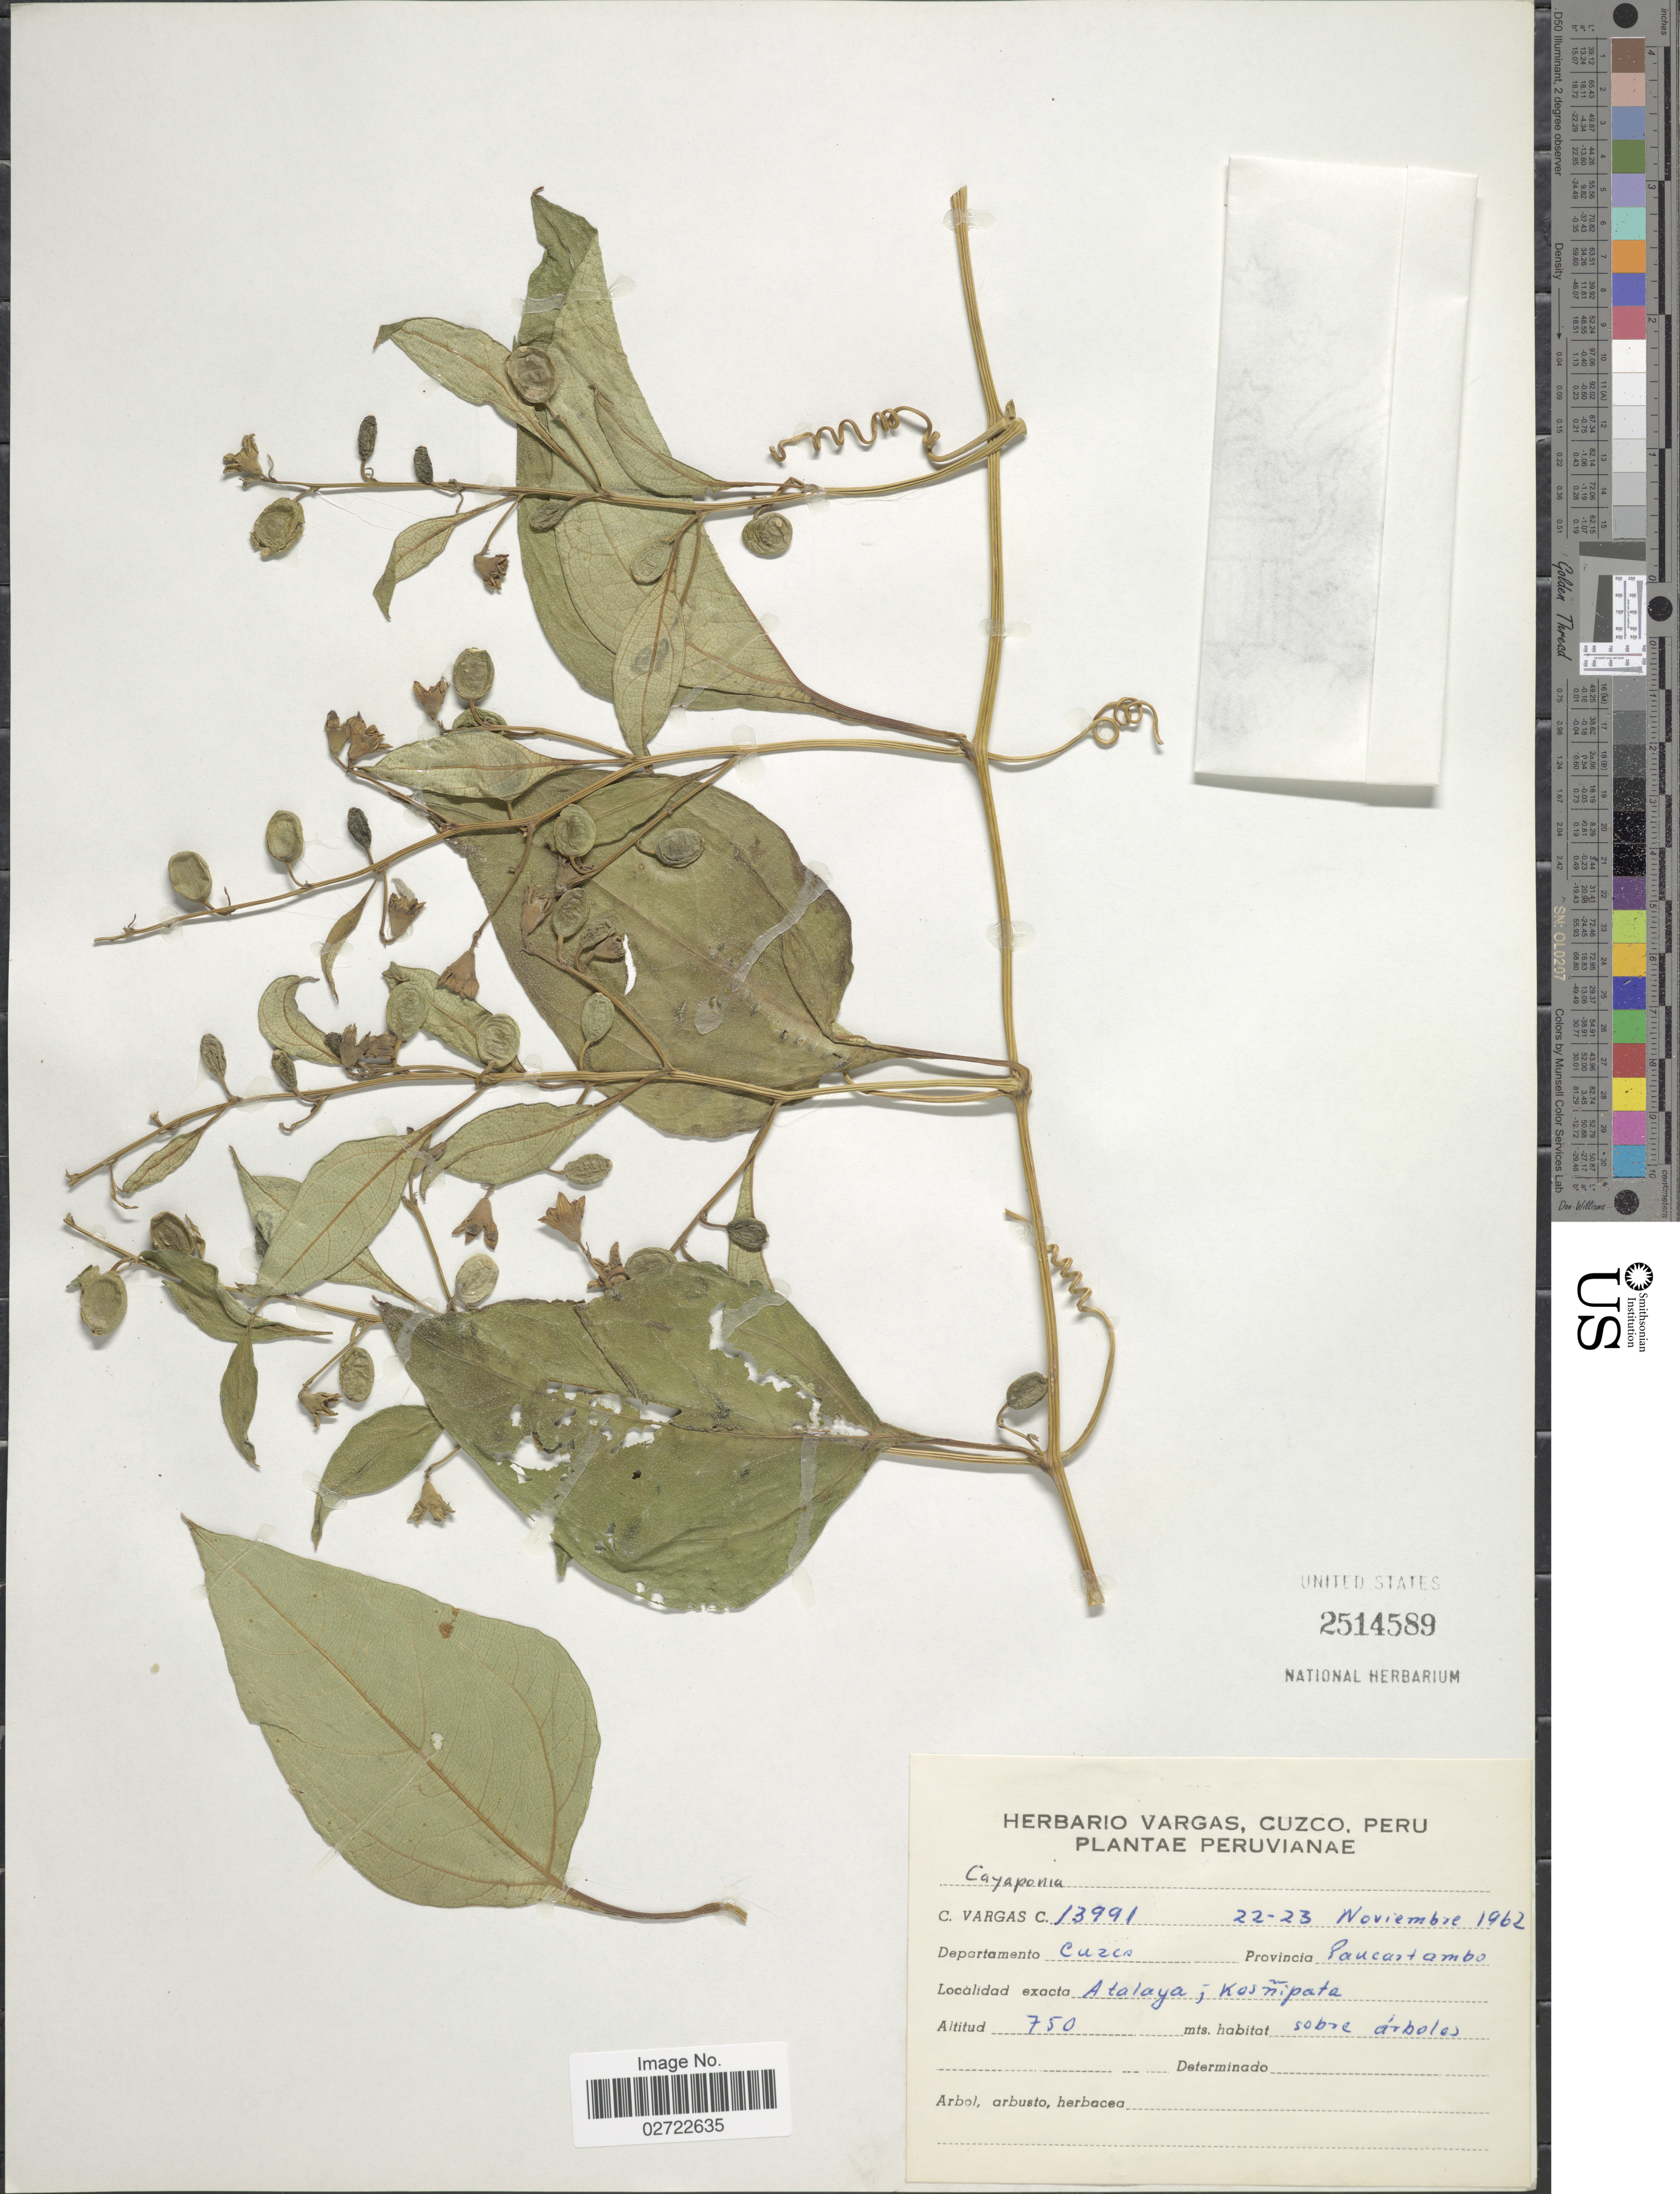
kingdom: Plantae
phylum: Tracheophyta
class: Magnoliopsida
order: Cucurbitales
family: Cucurbitaceae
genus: Cayaponia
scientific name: Cayaponia glandulosa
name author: (Poepp. & Endl.) Cogn.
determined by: Nee, Michael H.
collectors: C. Vargas Calderón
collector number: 13991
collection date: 1962-11-22/1962-11-23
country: Peru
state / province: Cusco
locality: Departamento Cuzco, Provincia Paucartambo, Atalaya; Kosñipata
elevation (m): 750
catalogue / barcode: US 2514589